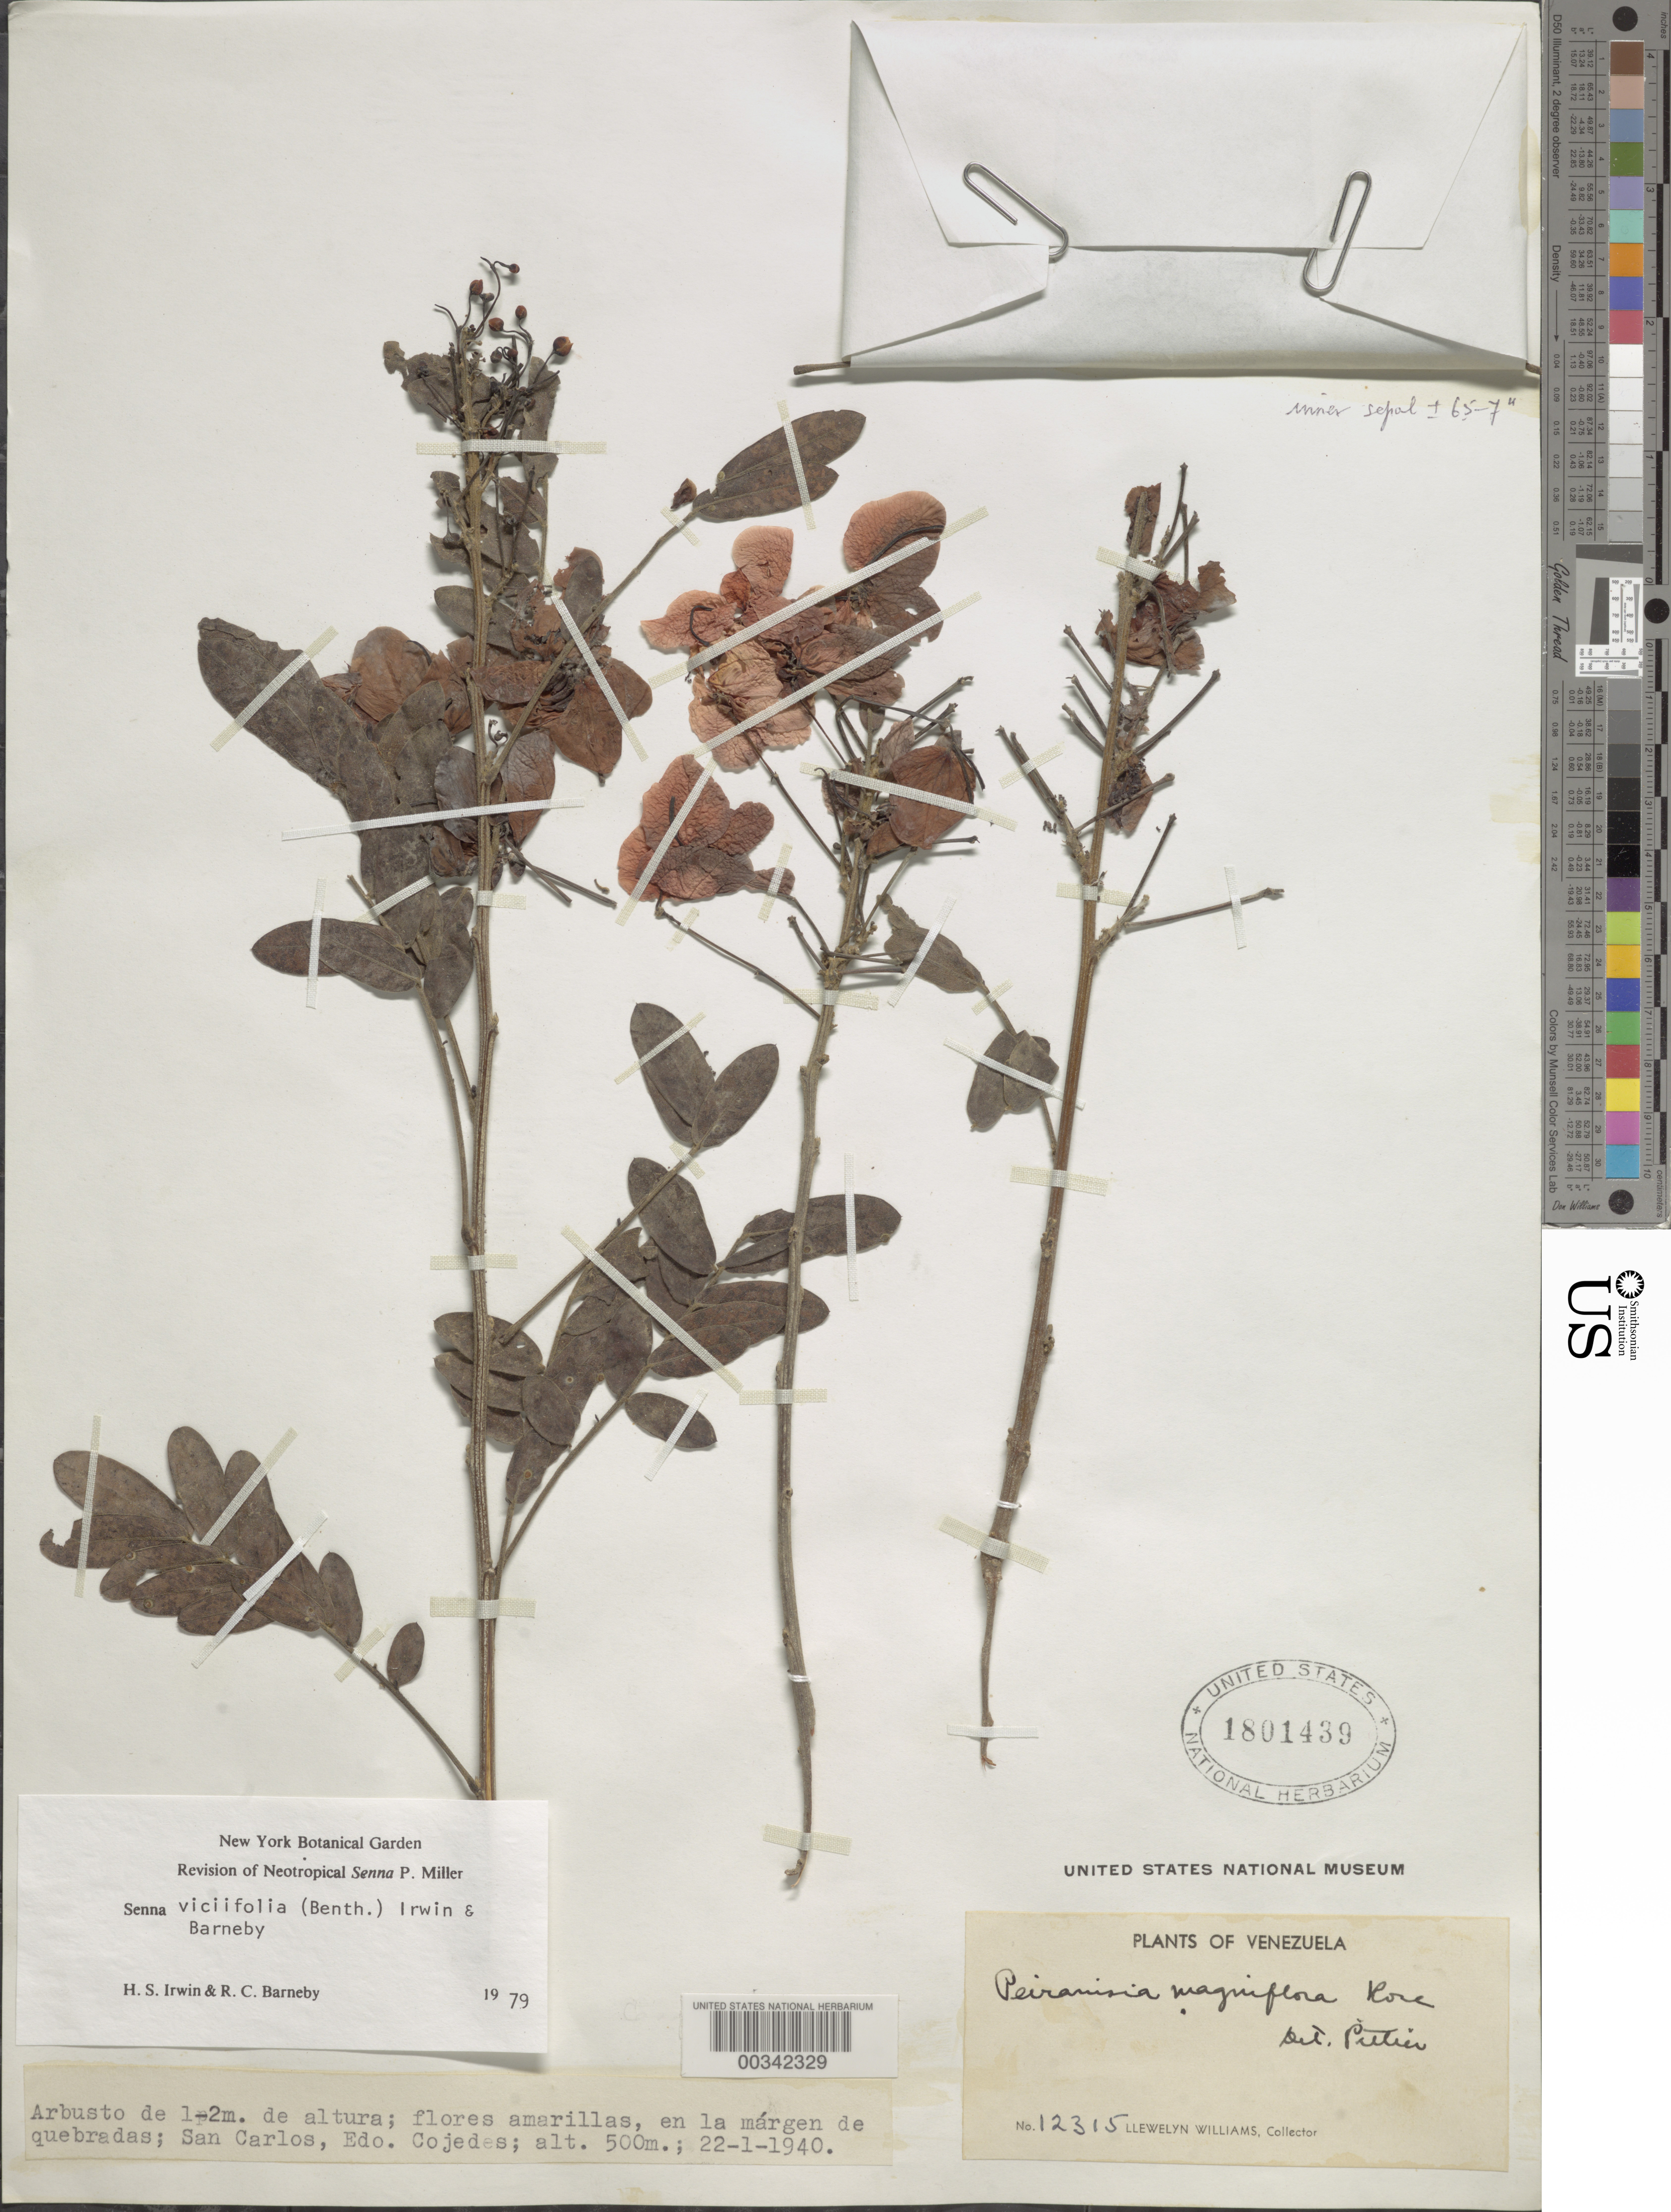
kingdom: Plantae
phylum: Tracheophyta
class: Magnoliopsida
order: Fabales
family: Fabaceae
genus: Senna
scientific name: Senna viciifolia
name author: (Benth.) H.S. Irwin & Barneby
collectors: Ll. Williams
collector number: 12315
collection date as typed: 22 Jan 1940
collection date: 1940-01-22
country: Venezuela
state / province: Cojedes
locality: San carlos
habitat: En la margen de quebradas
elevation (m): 500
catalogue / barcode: US 1801439